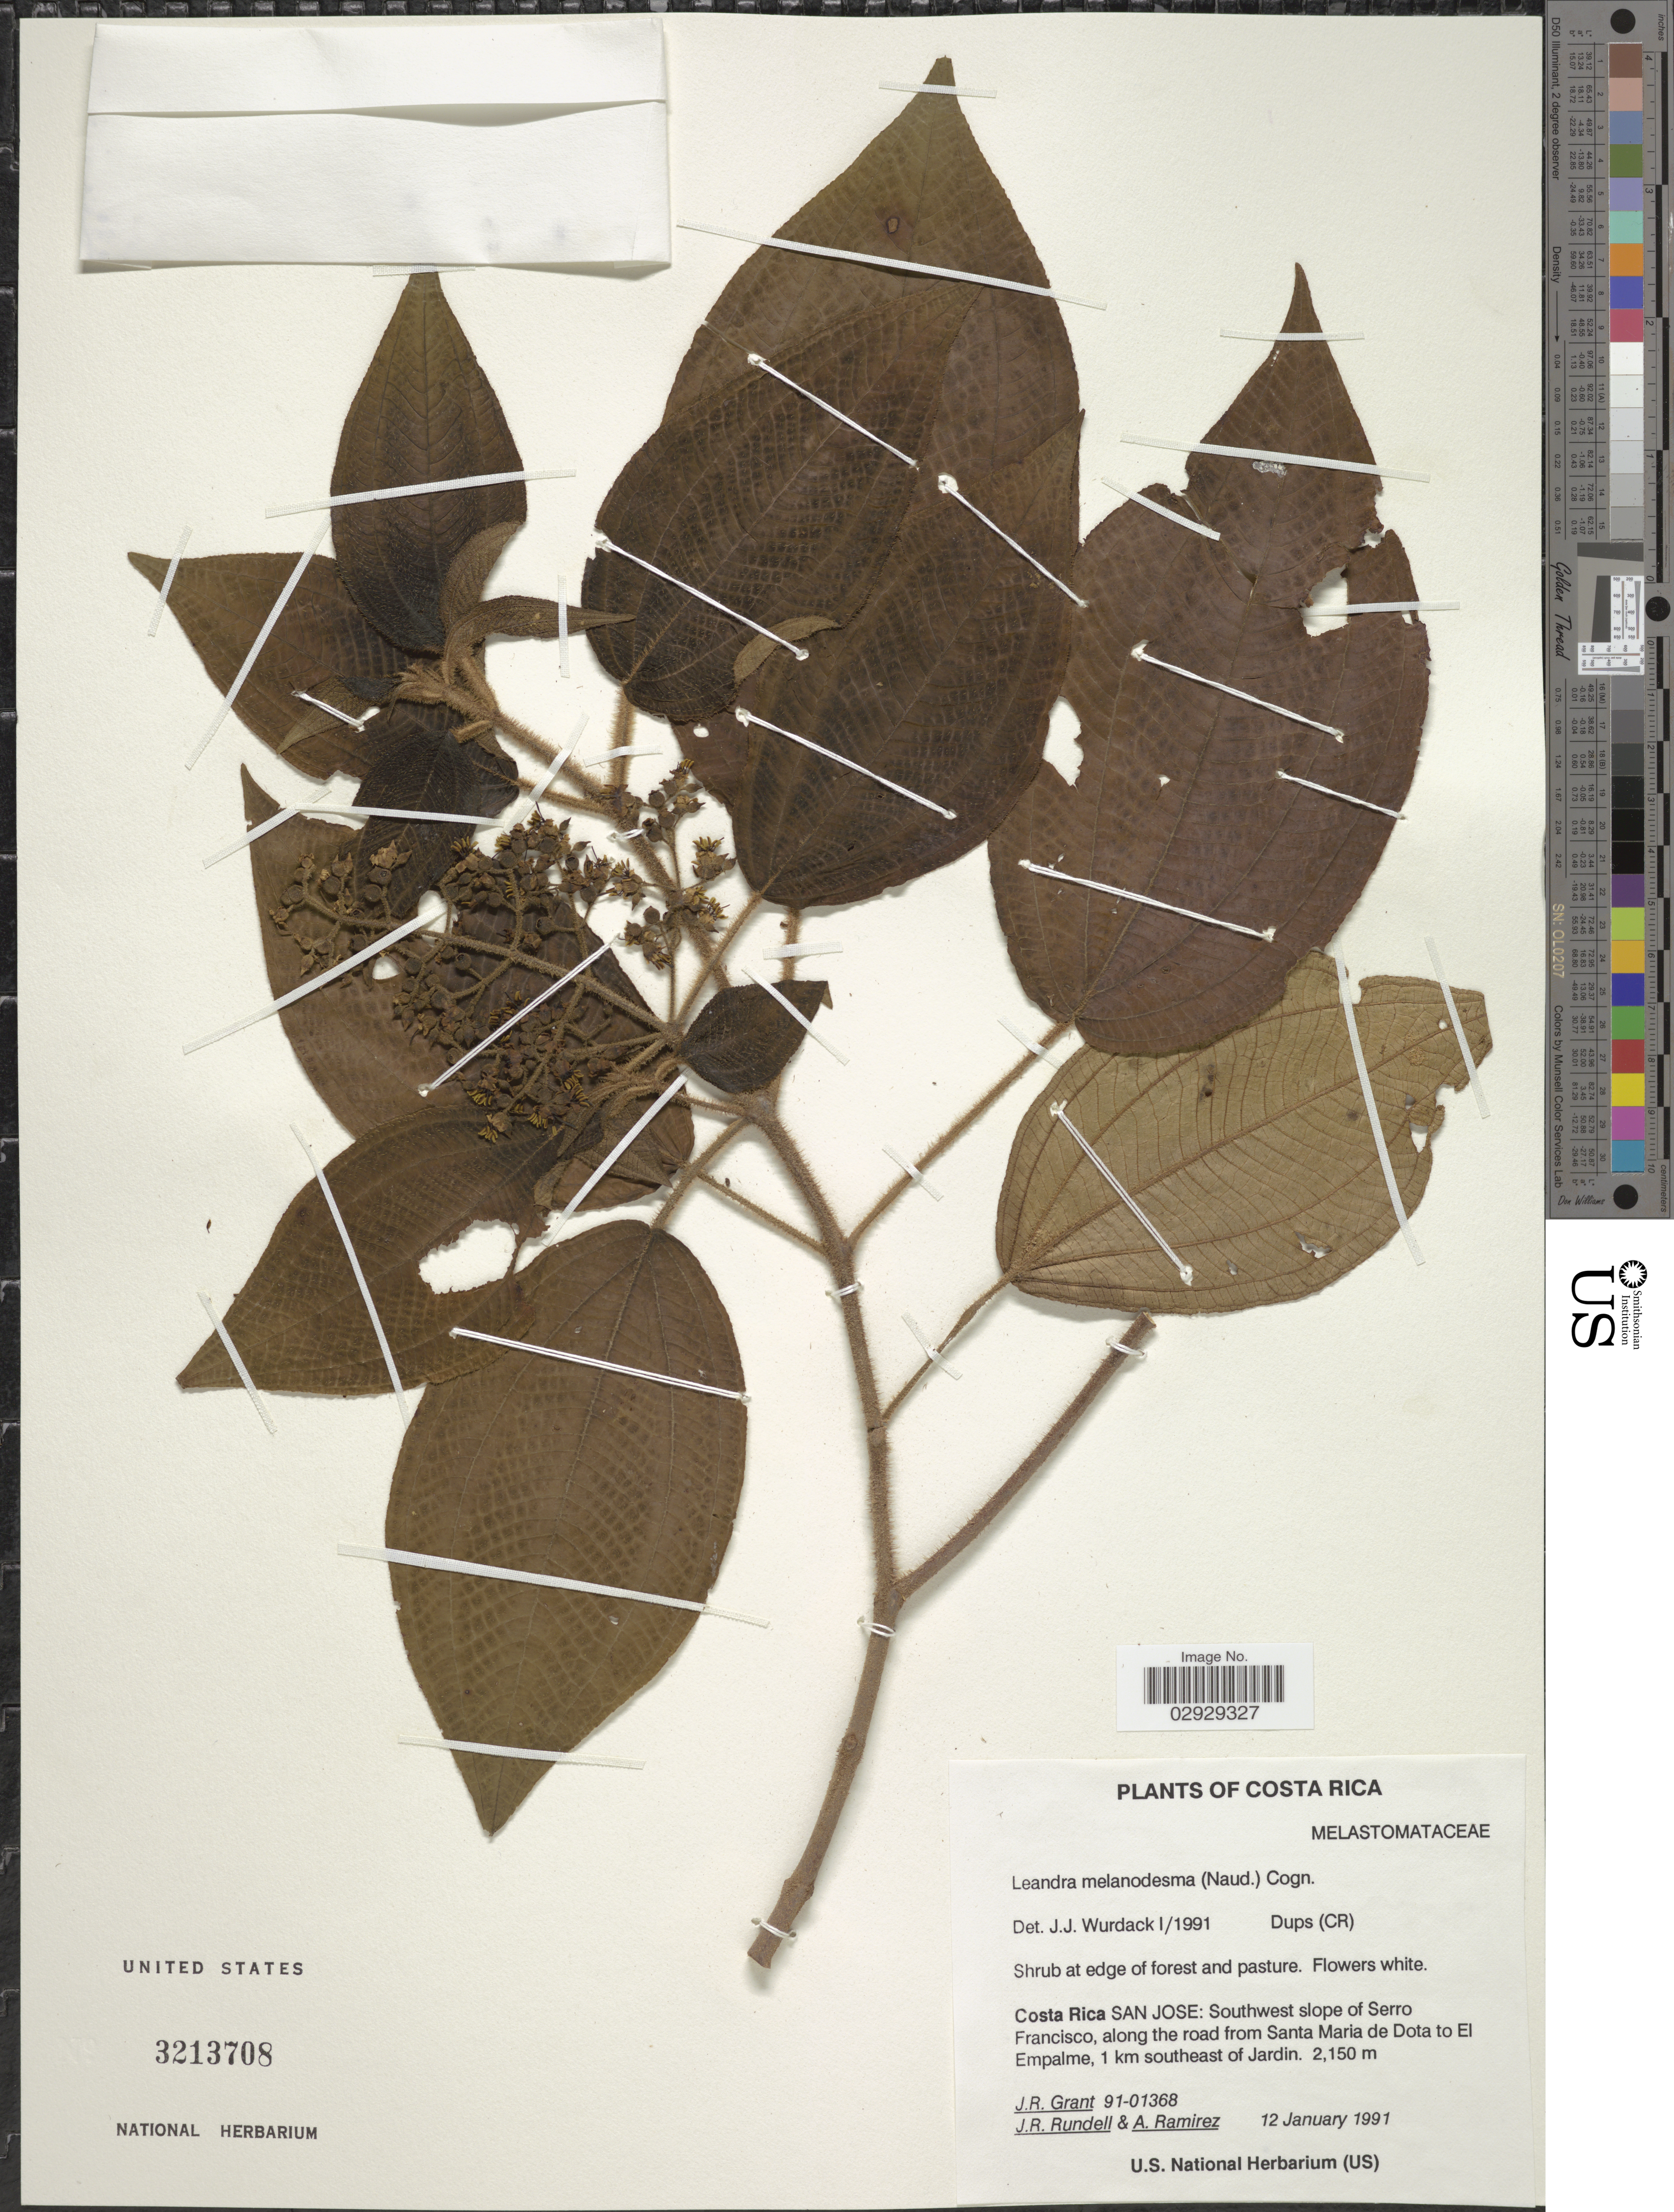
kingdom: Plantae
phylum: Tracheophyta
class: Magnoliopsida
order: Myrtales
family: Melastomataceae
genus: Leandra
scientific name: Leandra melanodesma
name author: (Naudin) Cogn.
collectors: J. Grant, J. R. Rundell & A. Ramirez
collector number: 91-01368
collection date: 1991-01-12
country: Costa Rica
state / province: San José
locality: Southwest slope of Serro Francisco, along the road from Santa Maria de Dota to El Empalme, 1 km southeast of Jardin.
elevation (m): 2150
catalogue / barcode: US 3213708